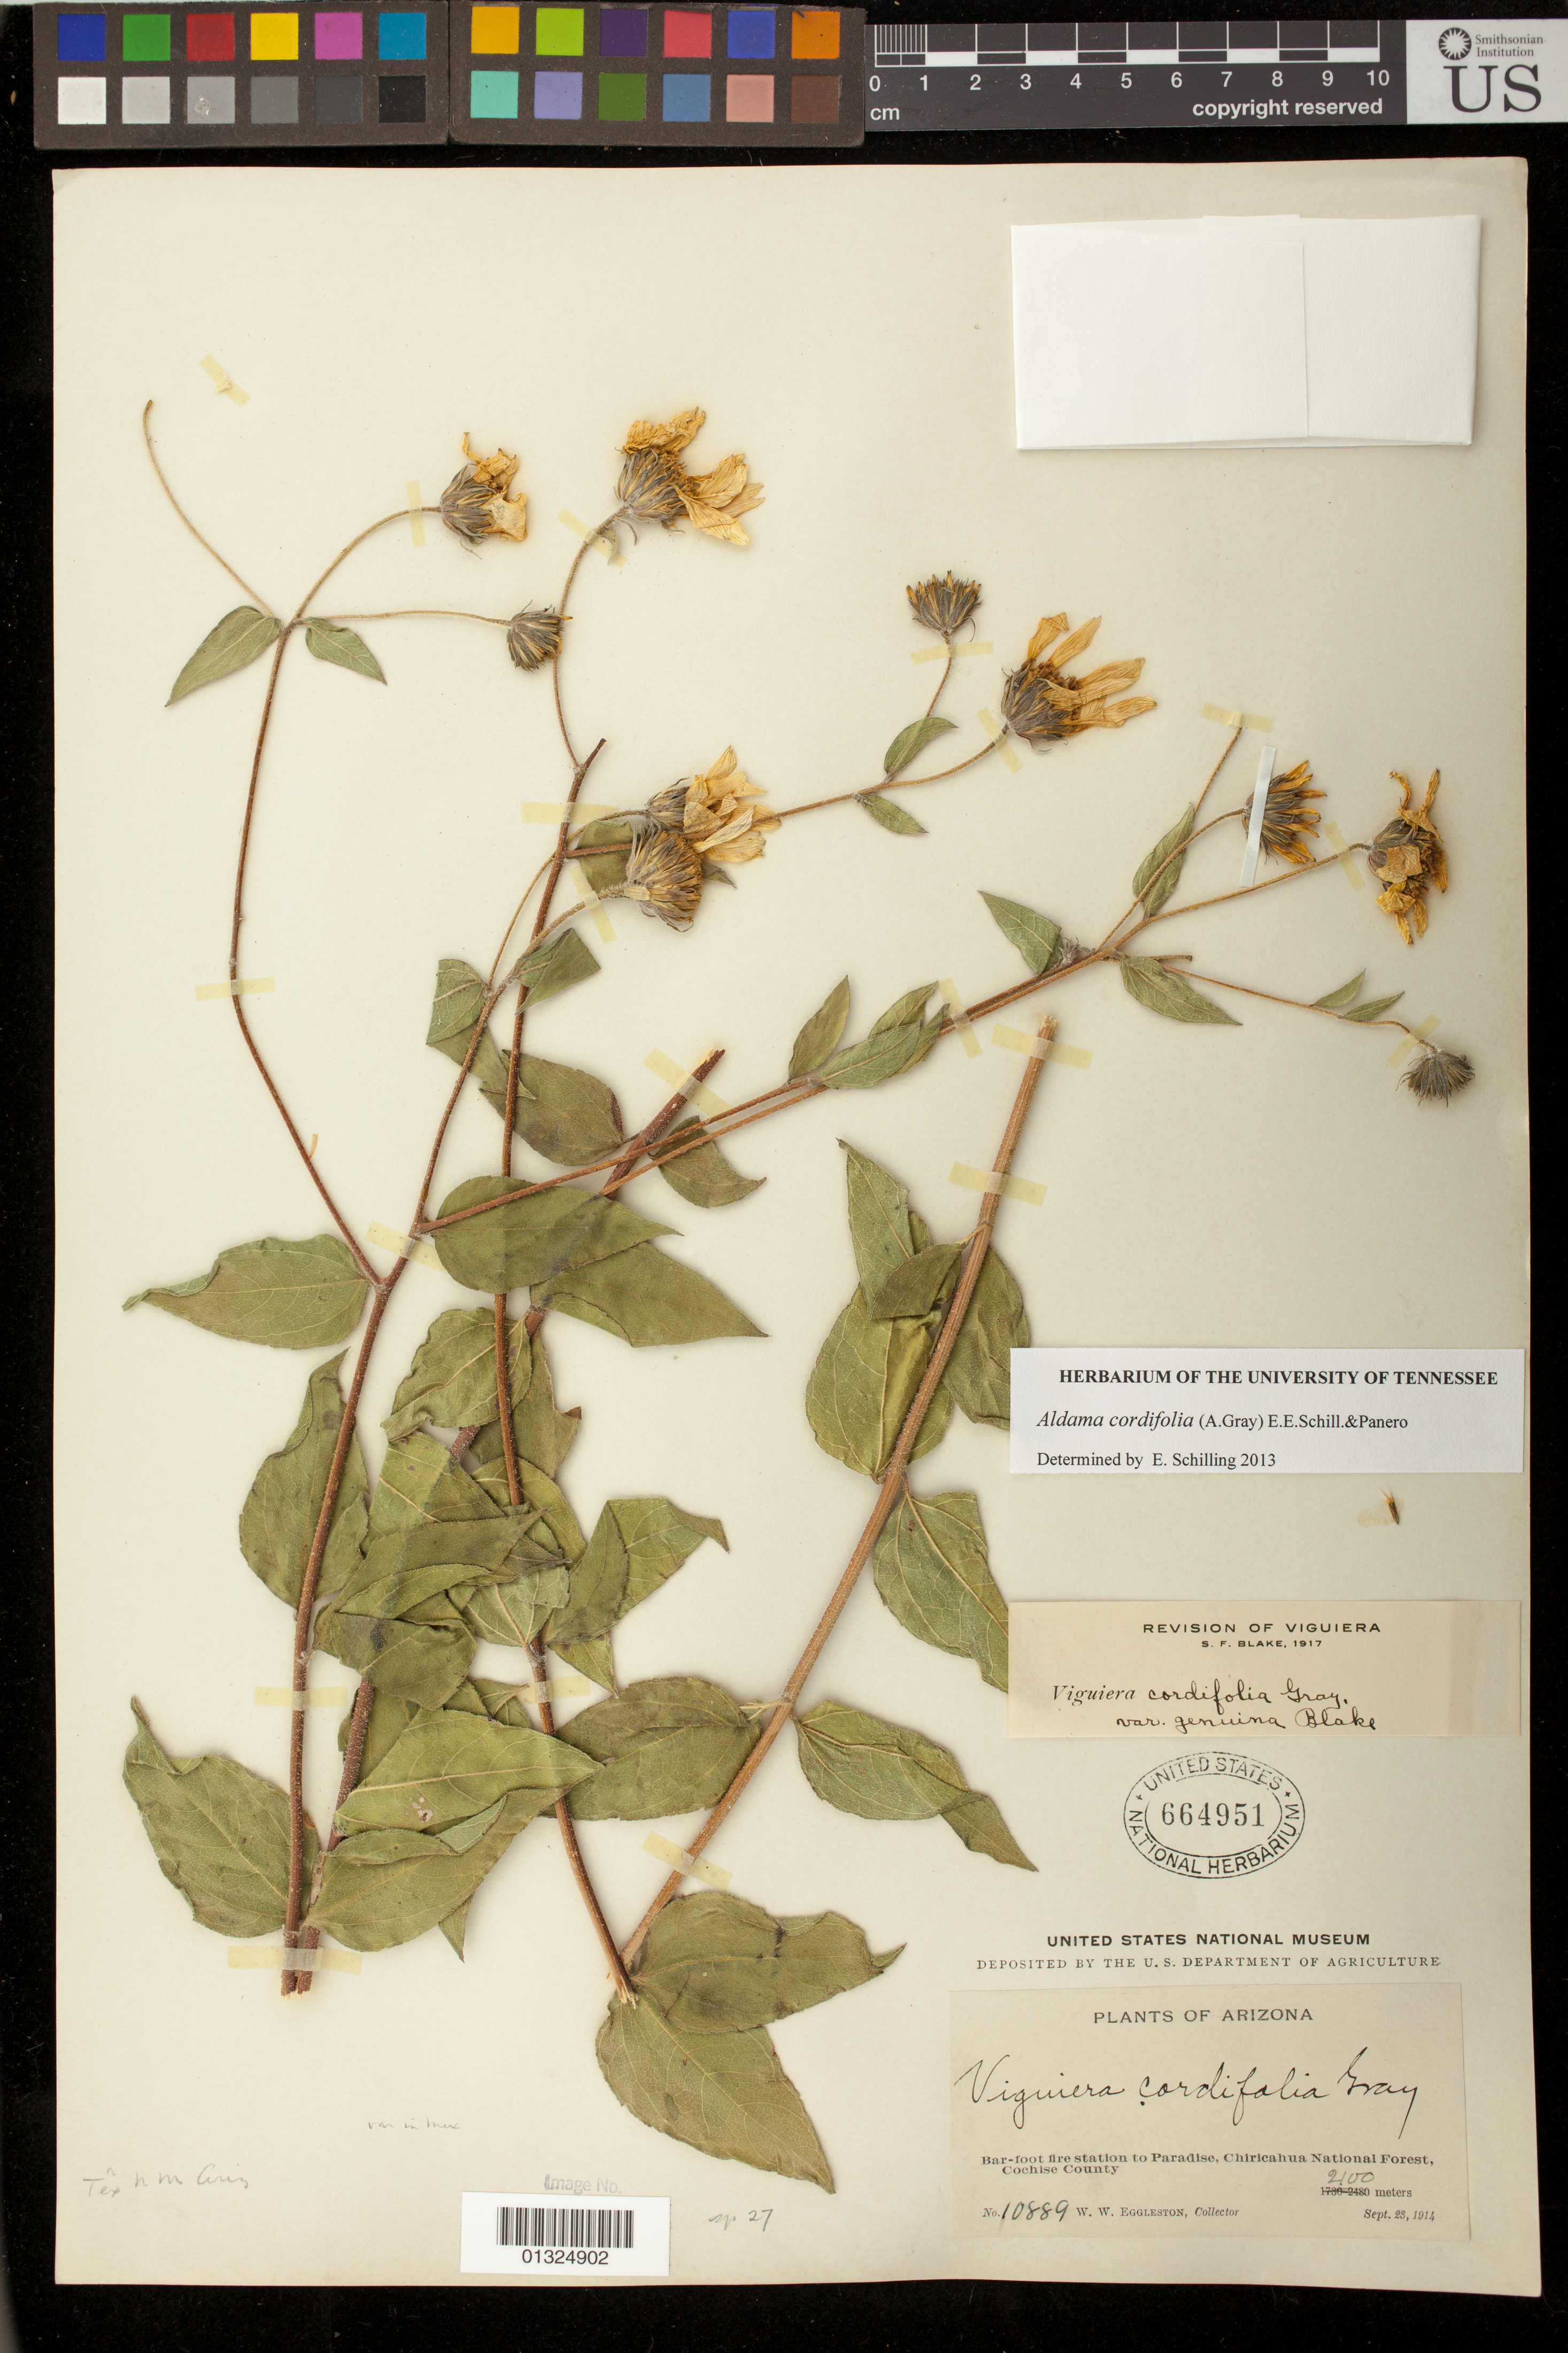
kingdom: Plantae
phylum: Tracheophyta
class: Magnoliopsida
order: Asterales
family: Asteraceae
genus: Aldama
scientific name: Aldama cordifolia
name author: (A. Gray) E.E. Schill. & Panero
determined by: Schilling, E. E.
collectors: W. W. Eggleston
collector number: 10889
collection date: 1914-09-23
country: United States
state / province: Arizona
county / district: Cochise County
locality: Bar-foot fire station to Paradise, Chiricahua National Forest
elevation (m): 2100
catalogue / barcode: US 664951